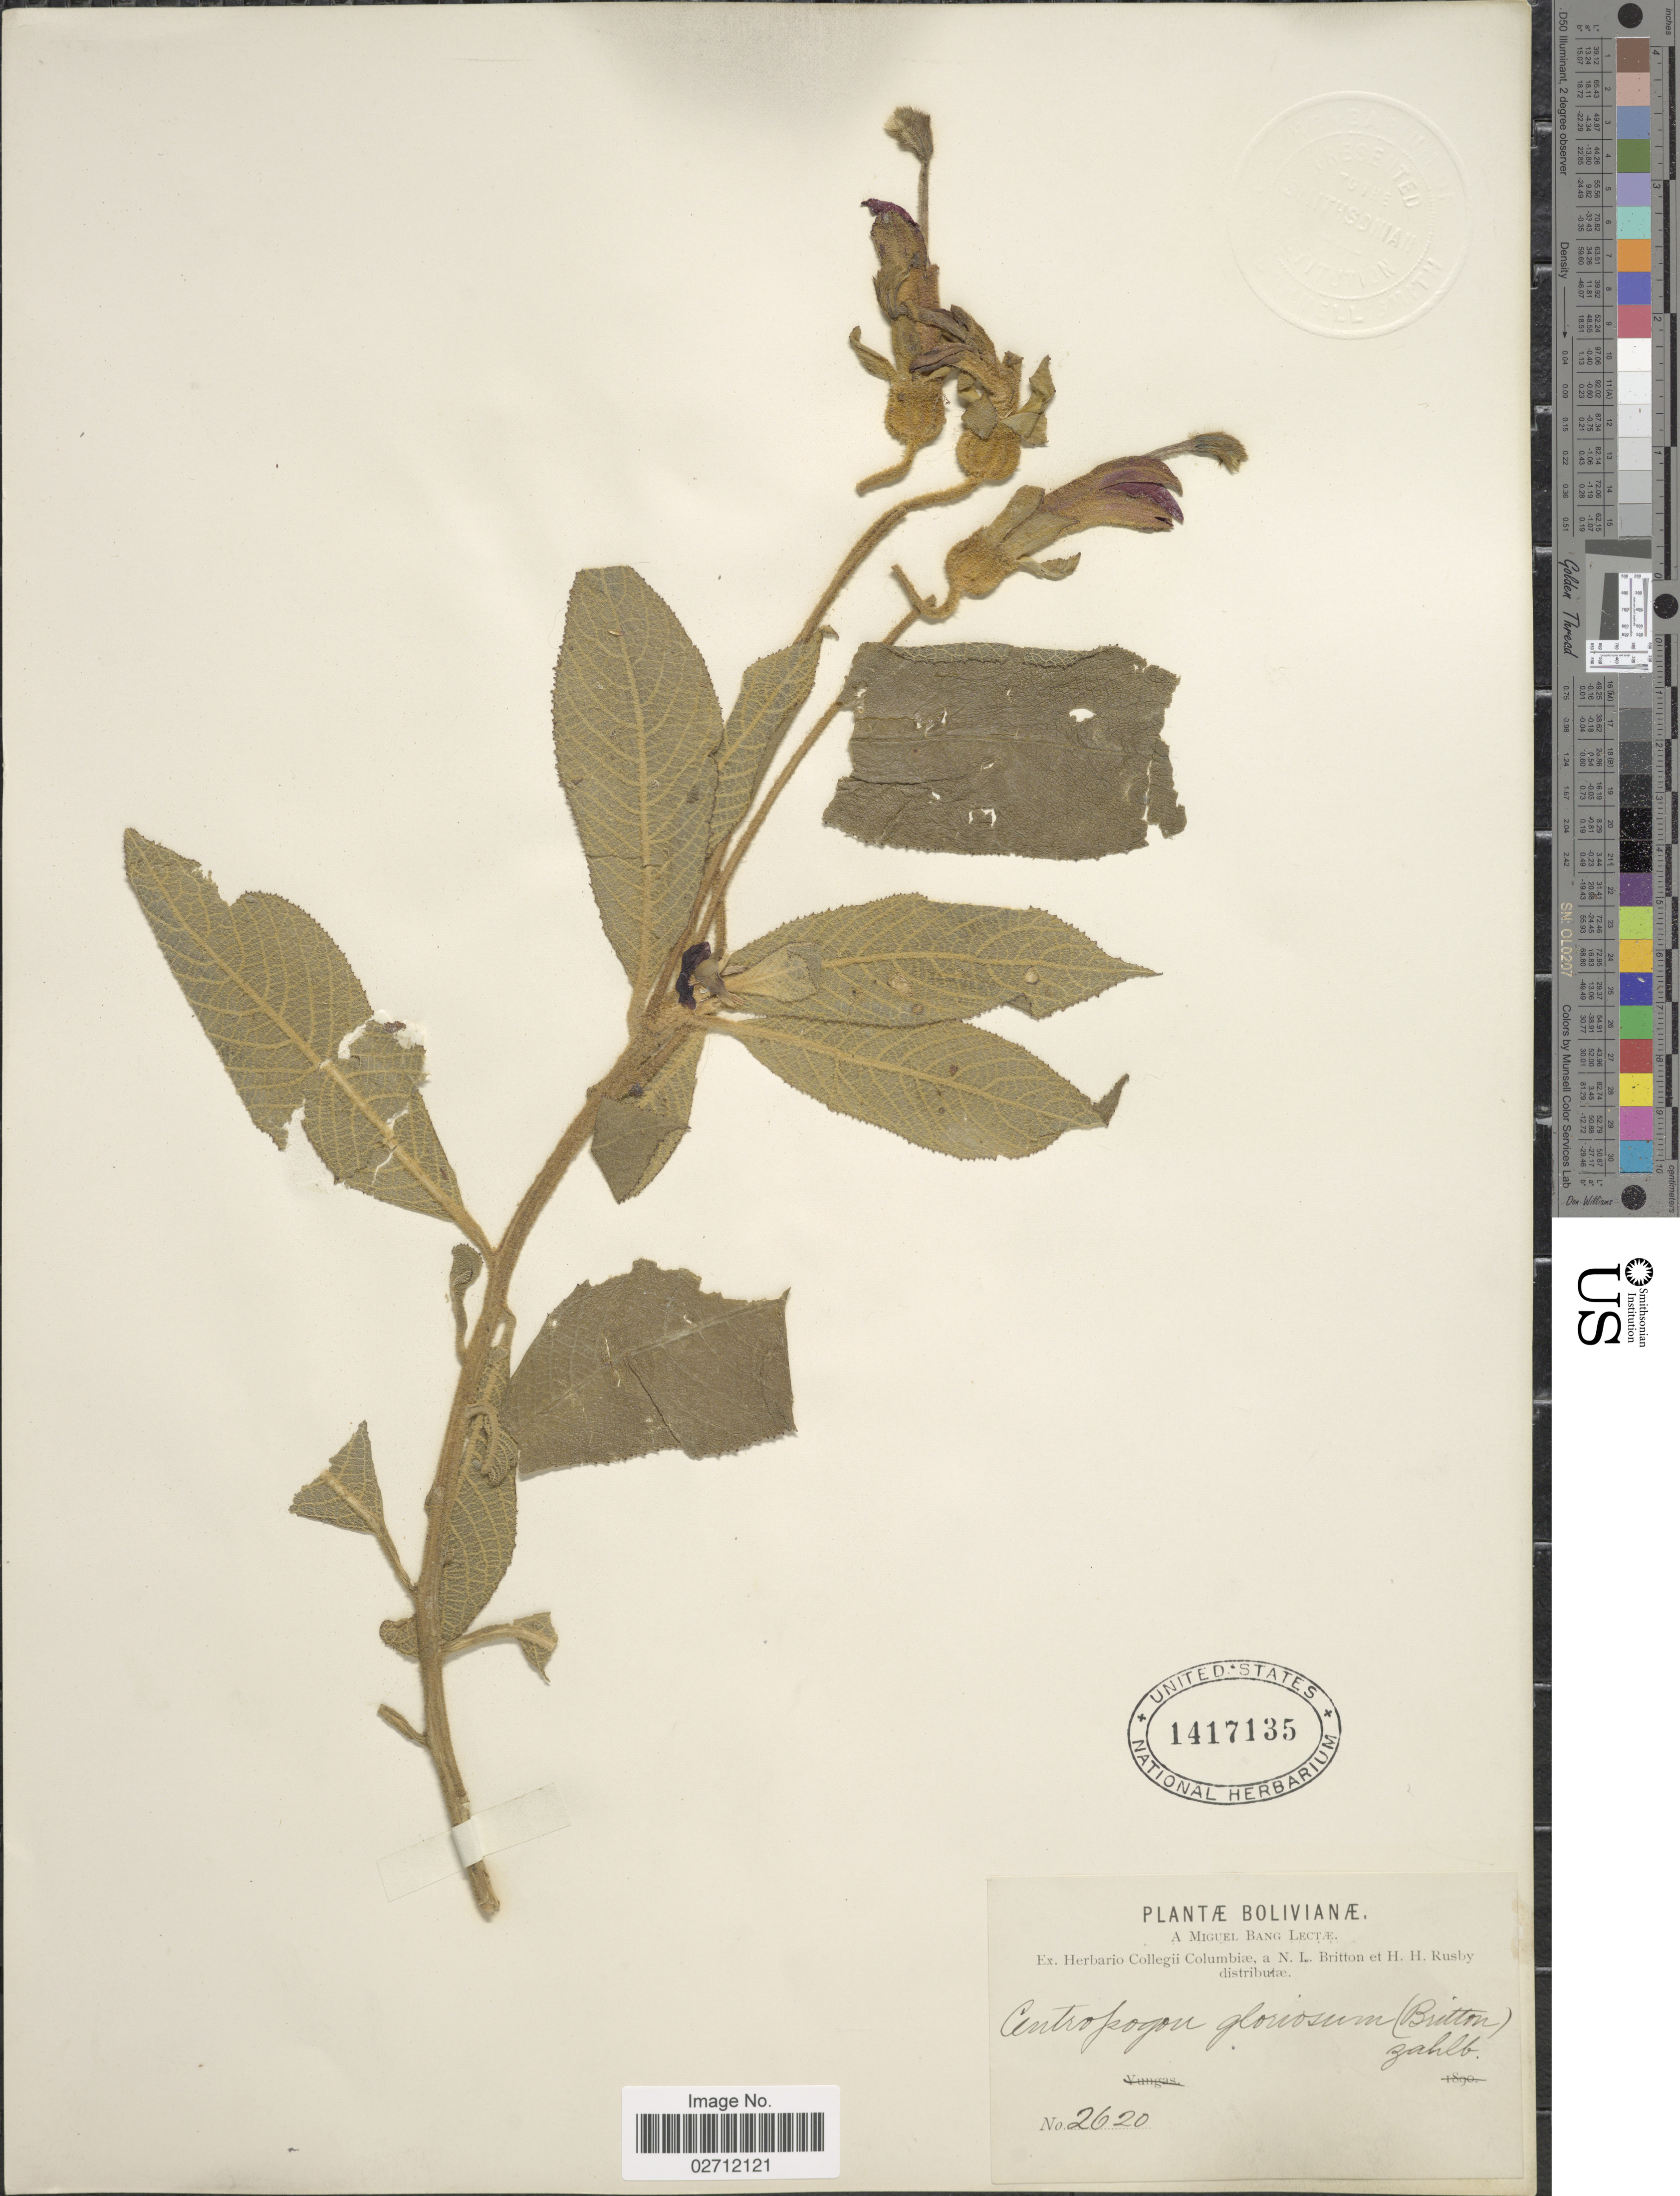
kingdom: Plantae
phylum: Tracheophyta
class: Magnoliopsida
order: Asterales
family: Campanulaceae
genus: Centropogon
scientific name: Centropogon gloriosus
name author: (Britton) Zahlbr.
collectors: N. Britton & H. H. Rusby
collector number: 2620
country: Bolivia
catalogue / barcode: US 1417135